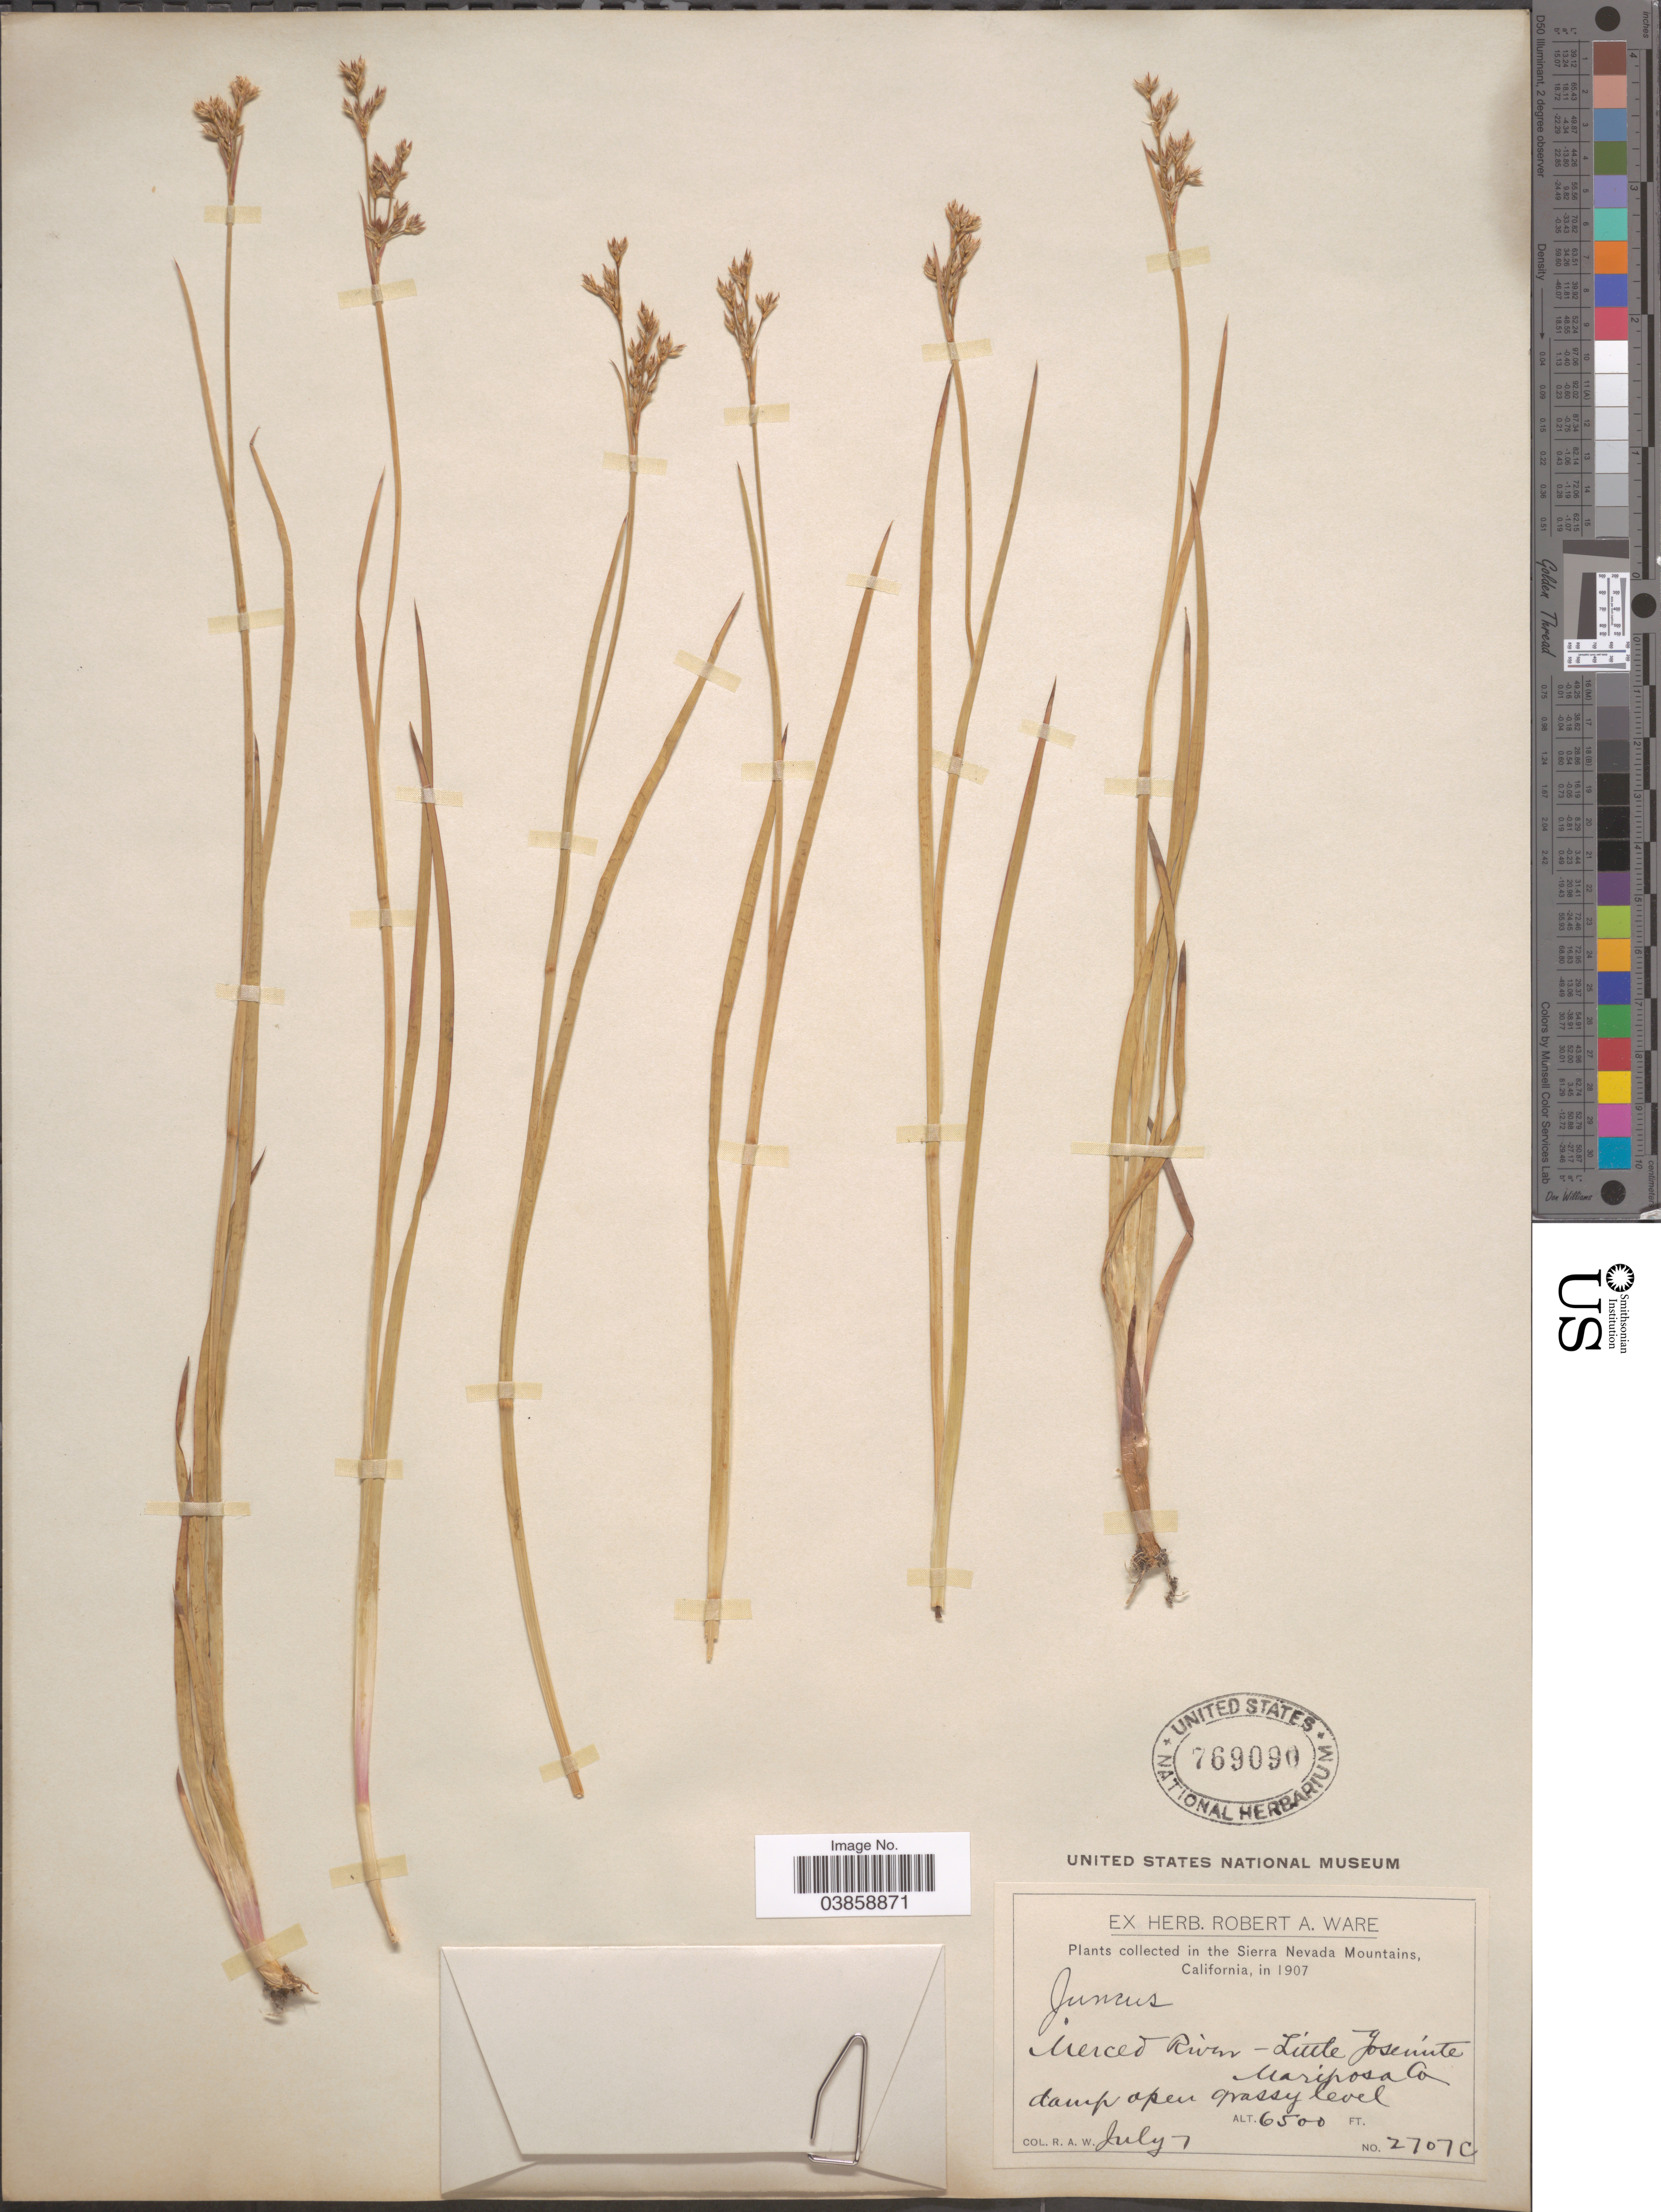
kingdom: Plantae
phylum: Tracheophyta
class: Liliopsida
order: Poales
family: Juncaceae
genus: Juncus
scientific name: Juncus sp.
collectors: R. Ware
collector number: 2707C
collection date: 1907-07-07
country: United States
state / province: California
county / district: Mariposa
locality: In the Sierra Nevada Mountains. Merced River- Little Yosemite. Mariposa Co.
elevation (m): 1981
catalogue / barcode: US 769090